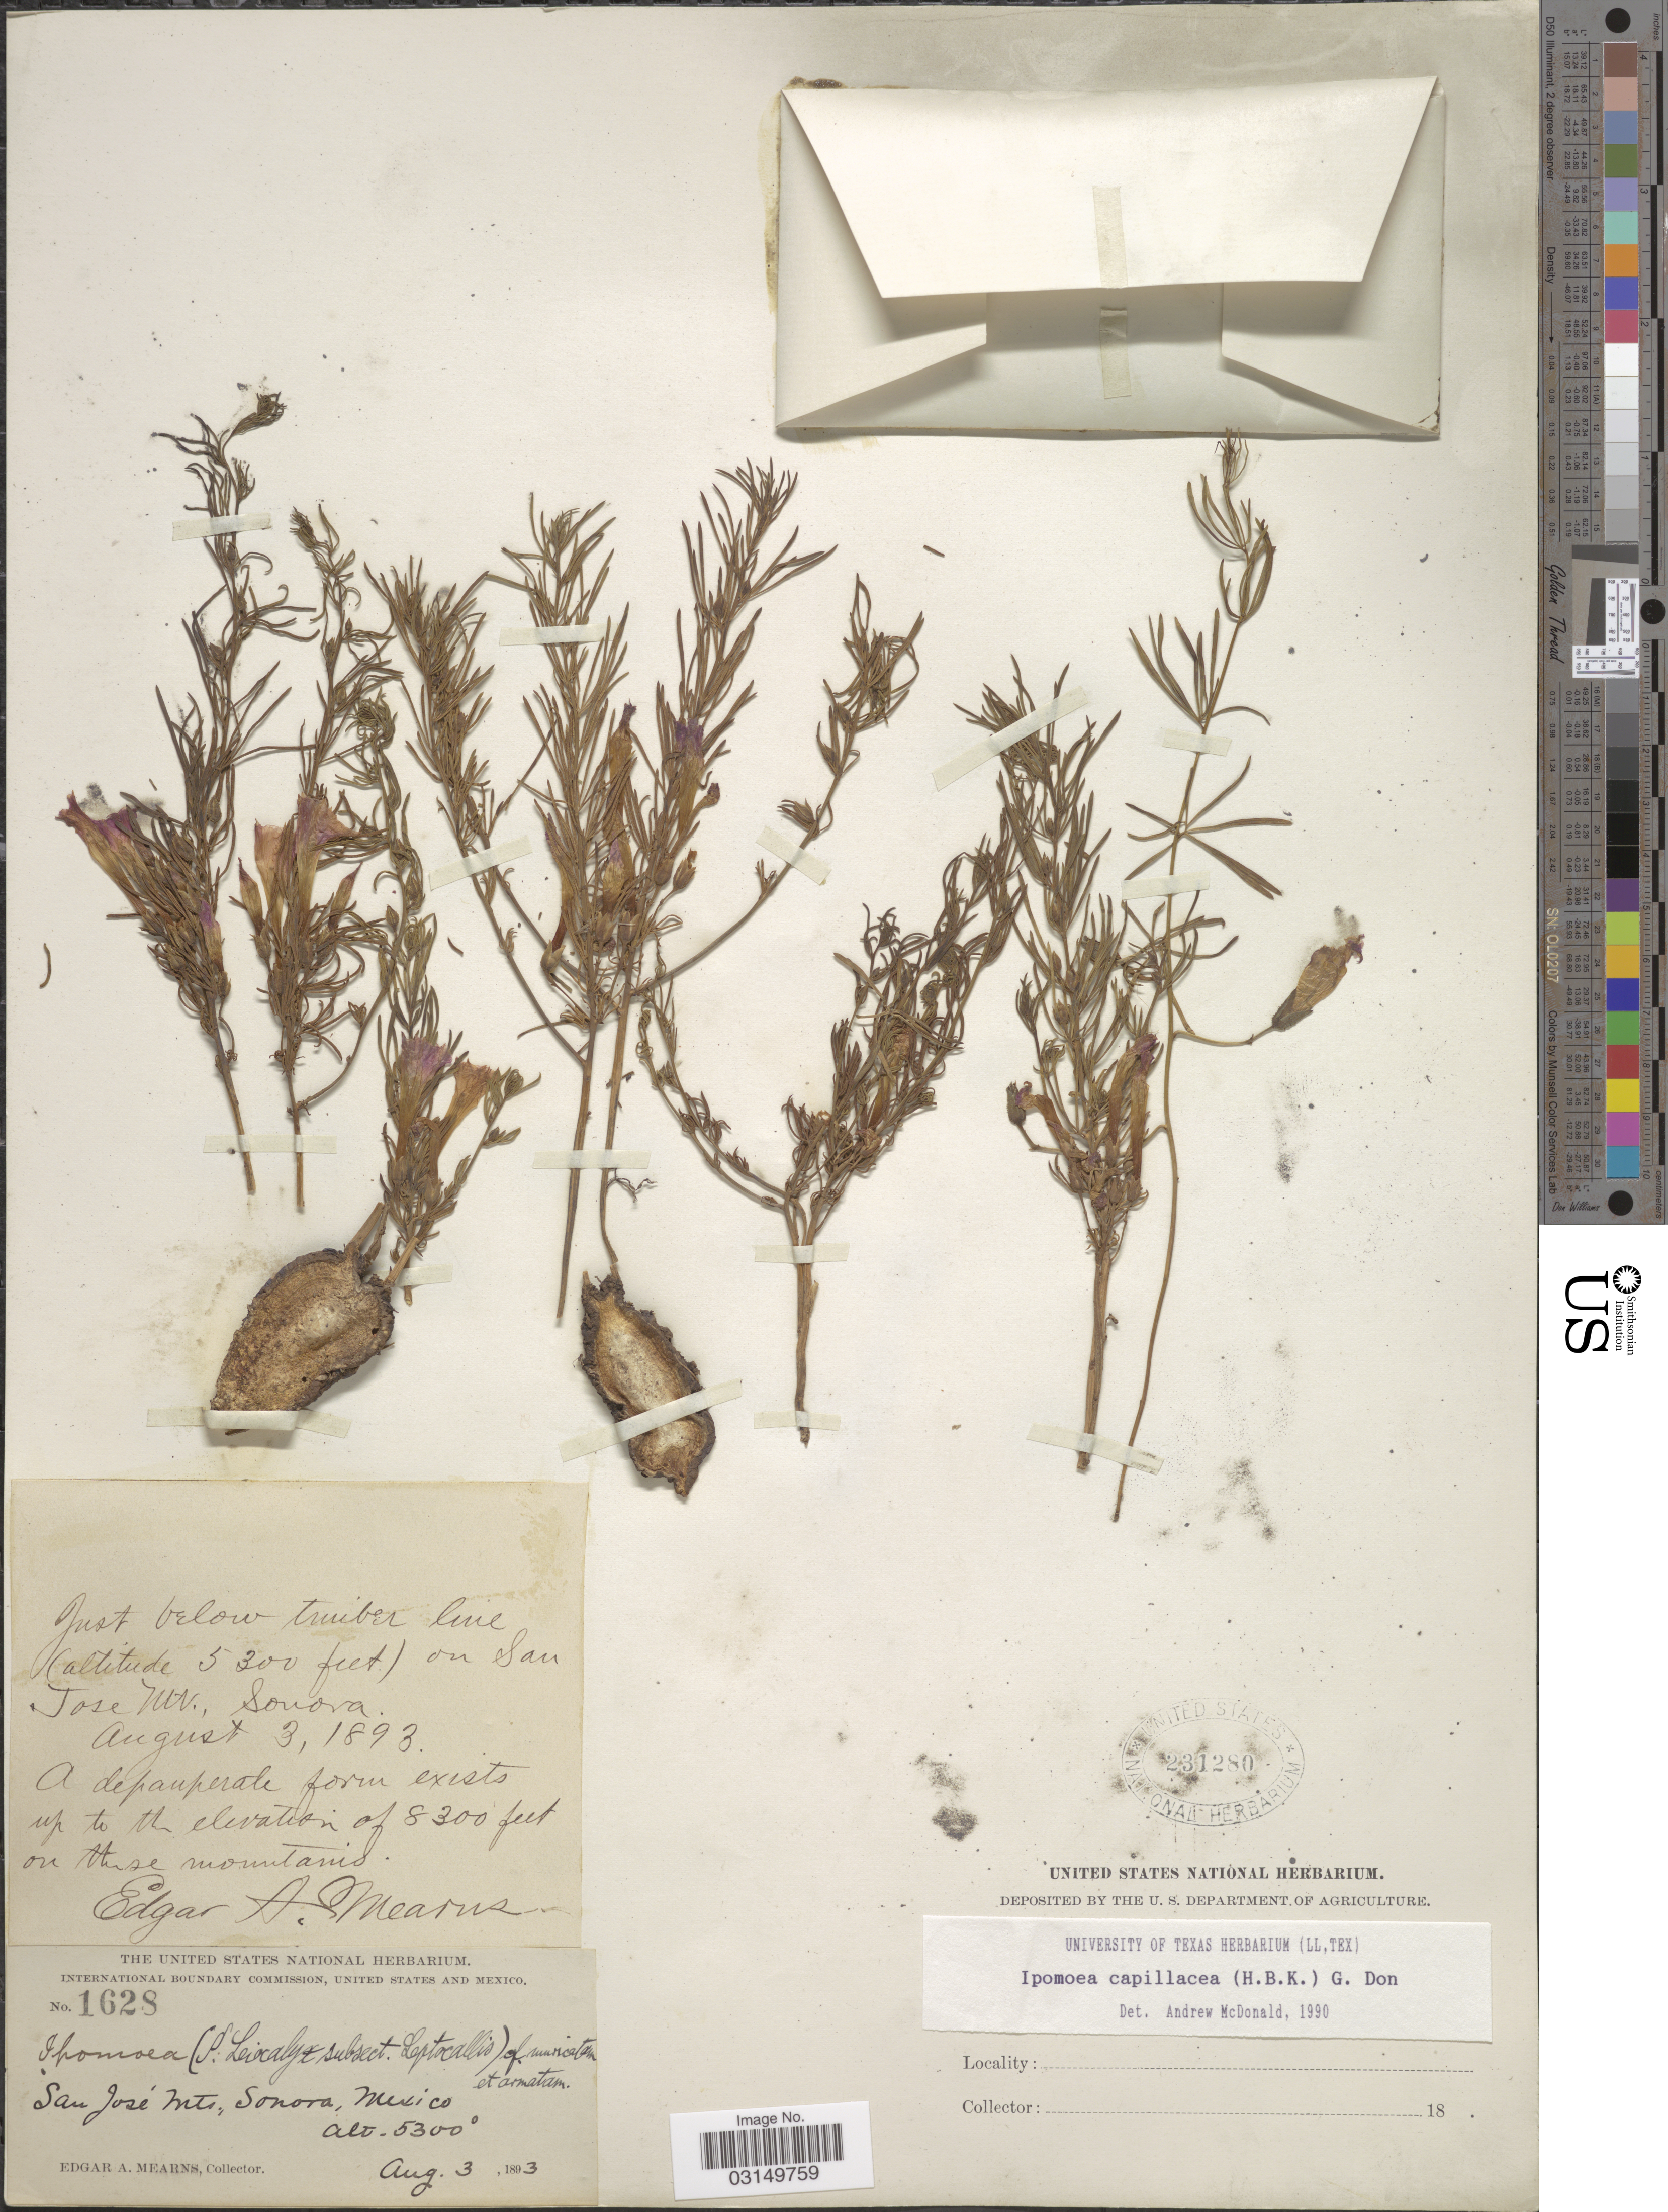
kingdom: Plantae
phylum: Tracheophyta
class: Magnoliopsida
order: Solanales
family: Convolvulaceae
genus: Ipomoea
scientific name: Ipomoea capillacea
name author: (Kunth) G. Don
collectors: E. A. Mearns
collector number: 1628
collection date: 1893-08-03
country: Mexico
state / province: Sonora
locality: San José Mts., Sonora, Mexico.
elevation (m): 1615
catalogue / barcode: US 231280